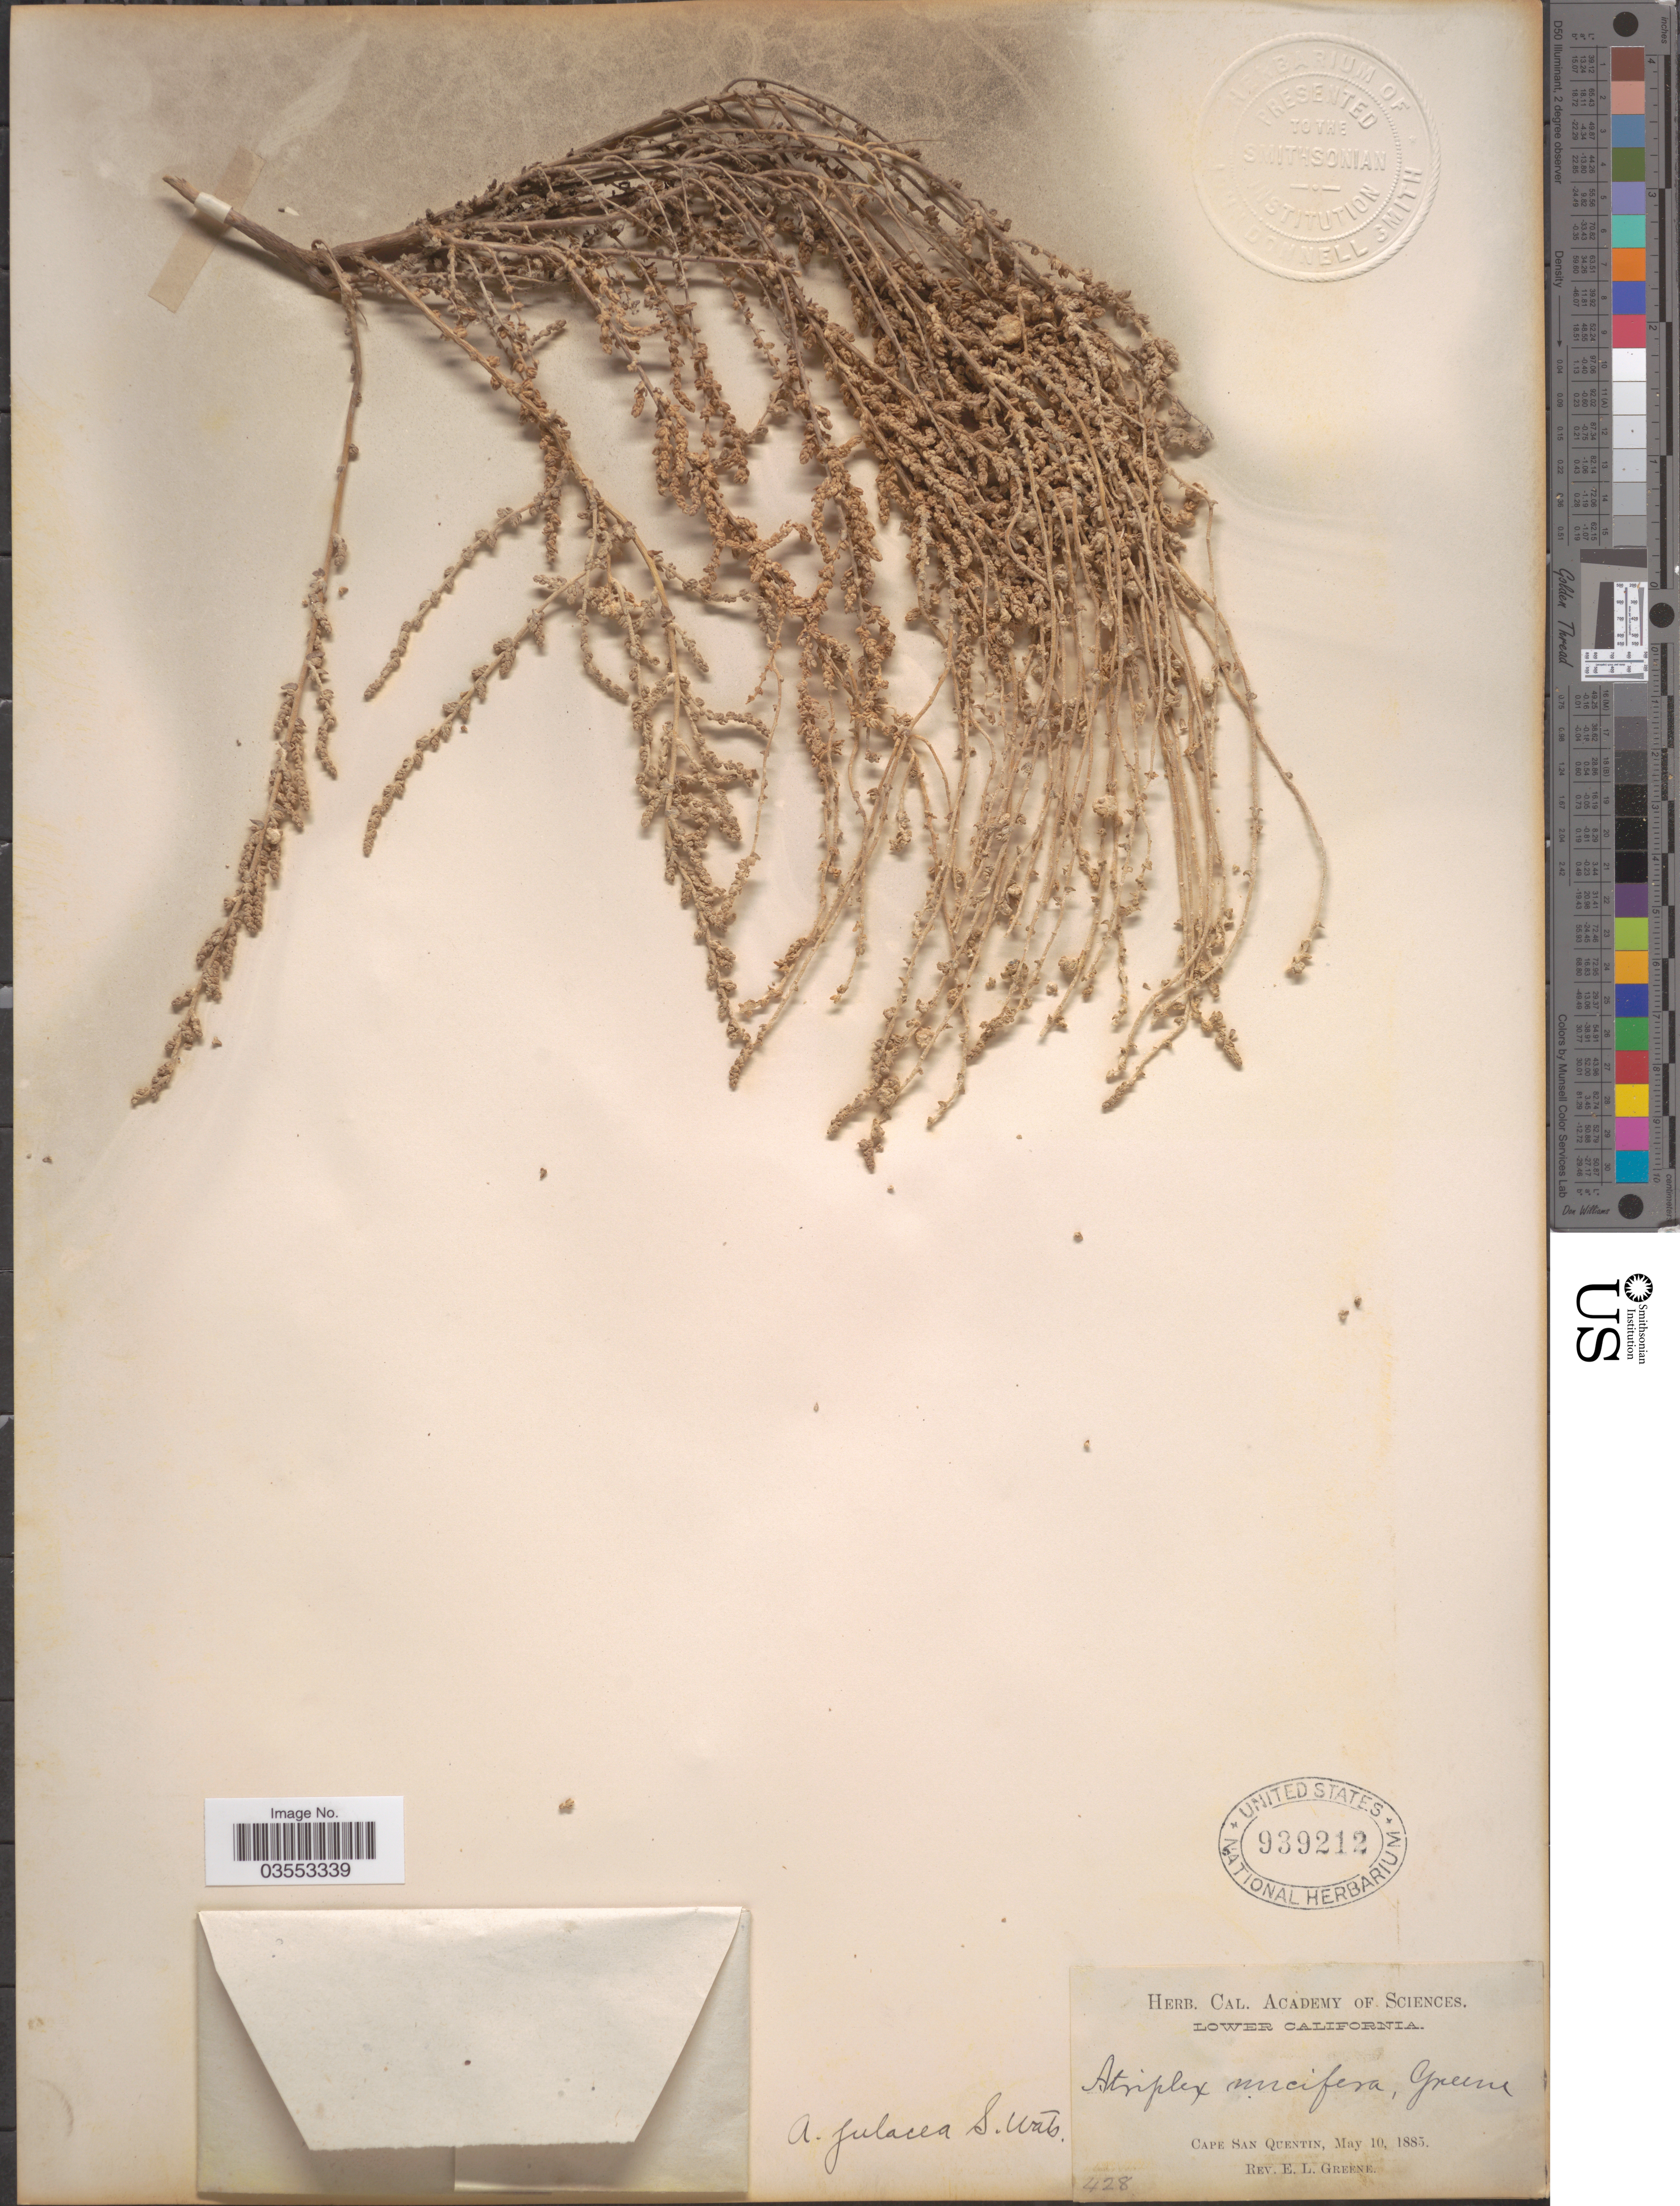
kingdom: Plantae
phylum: Tracheophyta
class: Magnoliopsida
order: Caryophyllales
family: Amaranthaceae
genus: Atriplex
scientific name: Atriplex julacea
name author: S. Watson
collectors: E. L. Greene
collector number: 428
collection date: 1885-05-10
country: Mexico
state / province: Baja California Norte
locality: Lower California. Cape San Quentin.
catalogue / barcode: US 939212